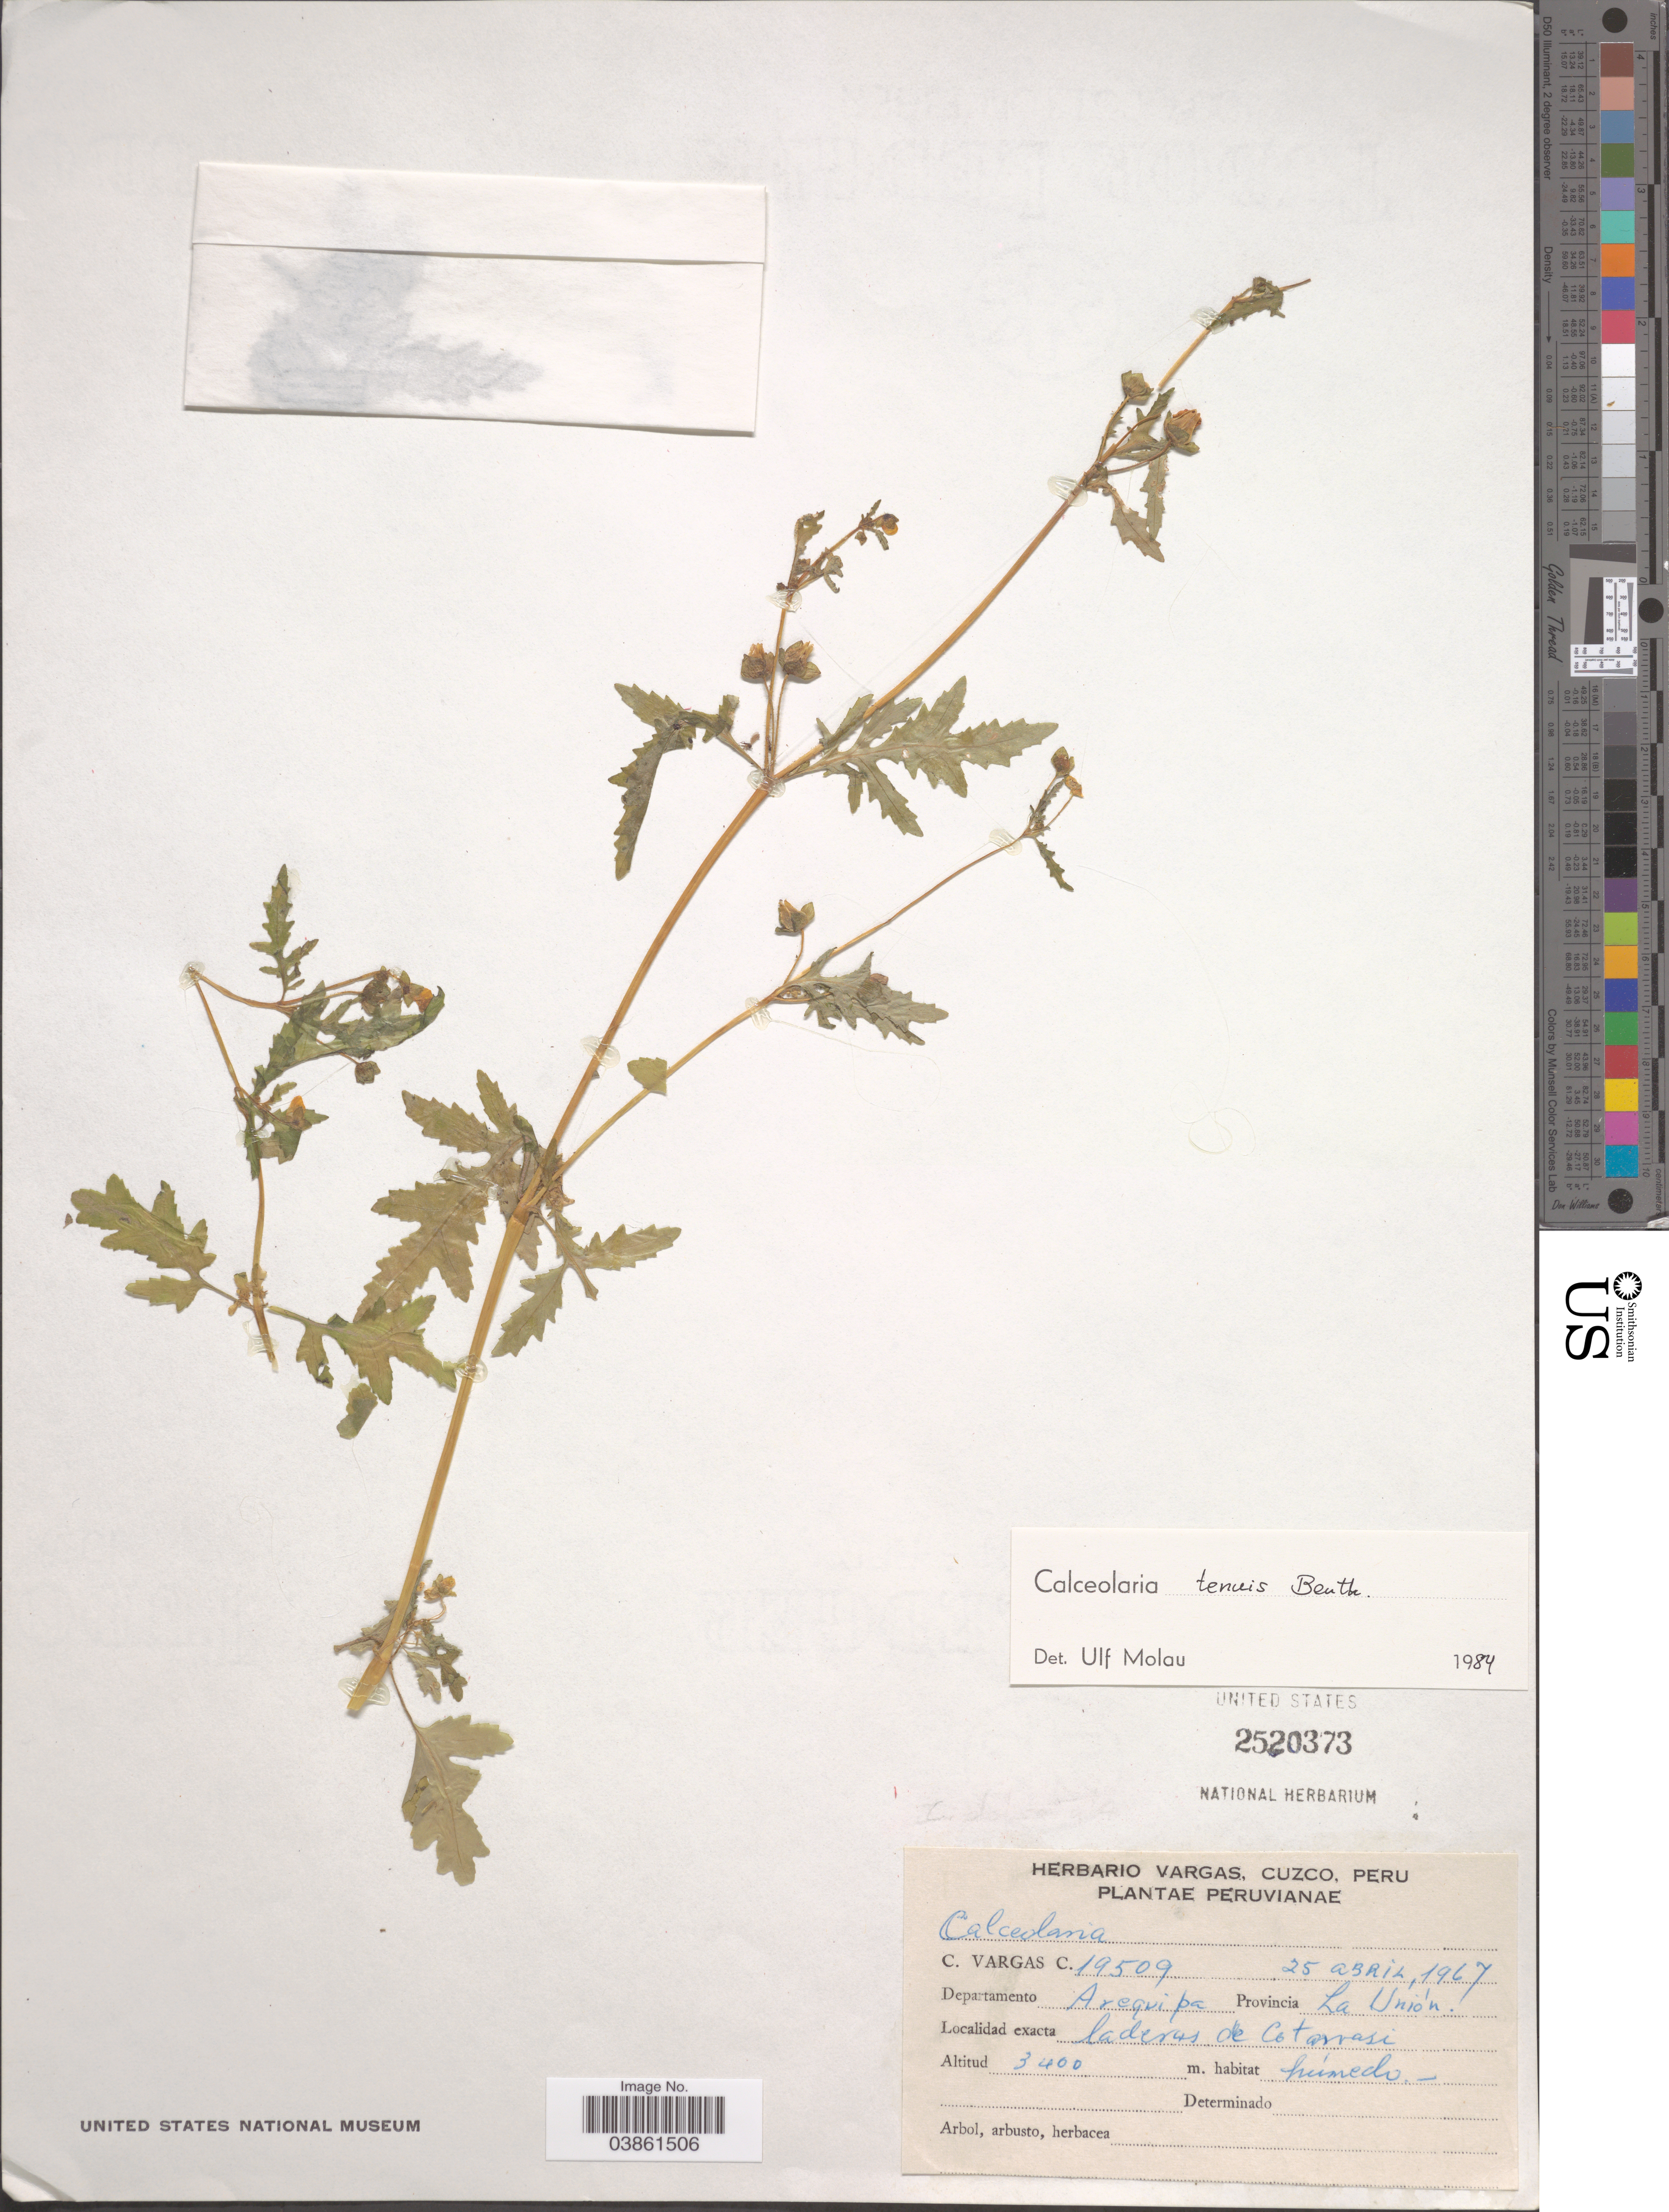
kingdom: Plantae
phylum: Tracheophyta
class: Magnoliopsida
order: Lamiales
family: Calceolariaceae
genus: Calceolaria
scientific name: Calceolaria tenuis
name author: Benth.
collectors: C. Vargas Calderón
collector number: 19509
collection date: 1967-04-25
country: Peru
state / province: Arequipa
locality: Laderas de Cotahuasi, Provincia La Unión, Departamento Arequipa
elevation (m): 3400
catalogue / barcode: US 2520373